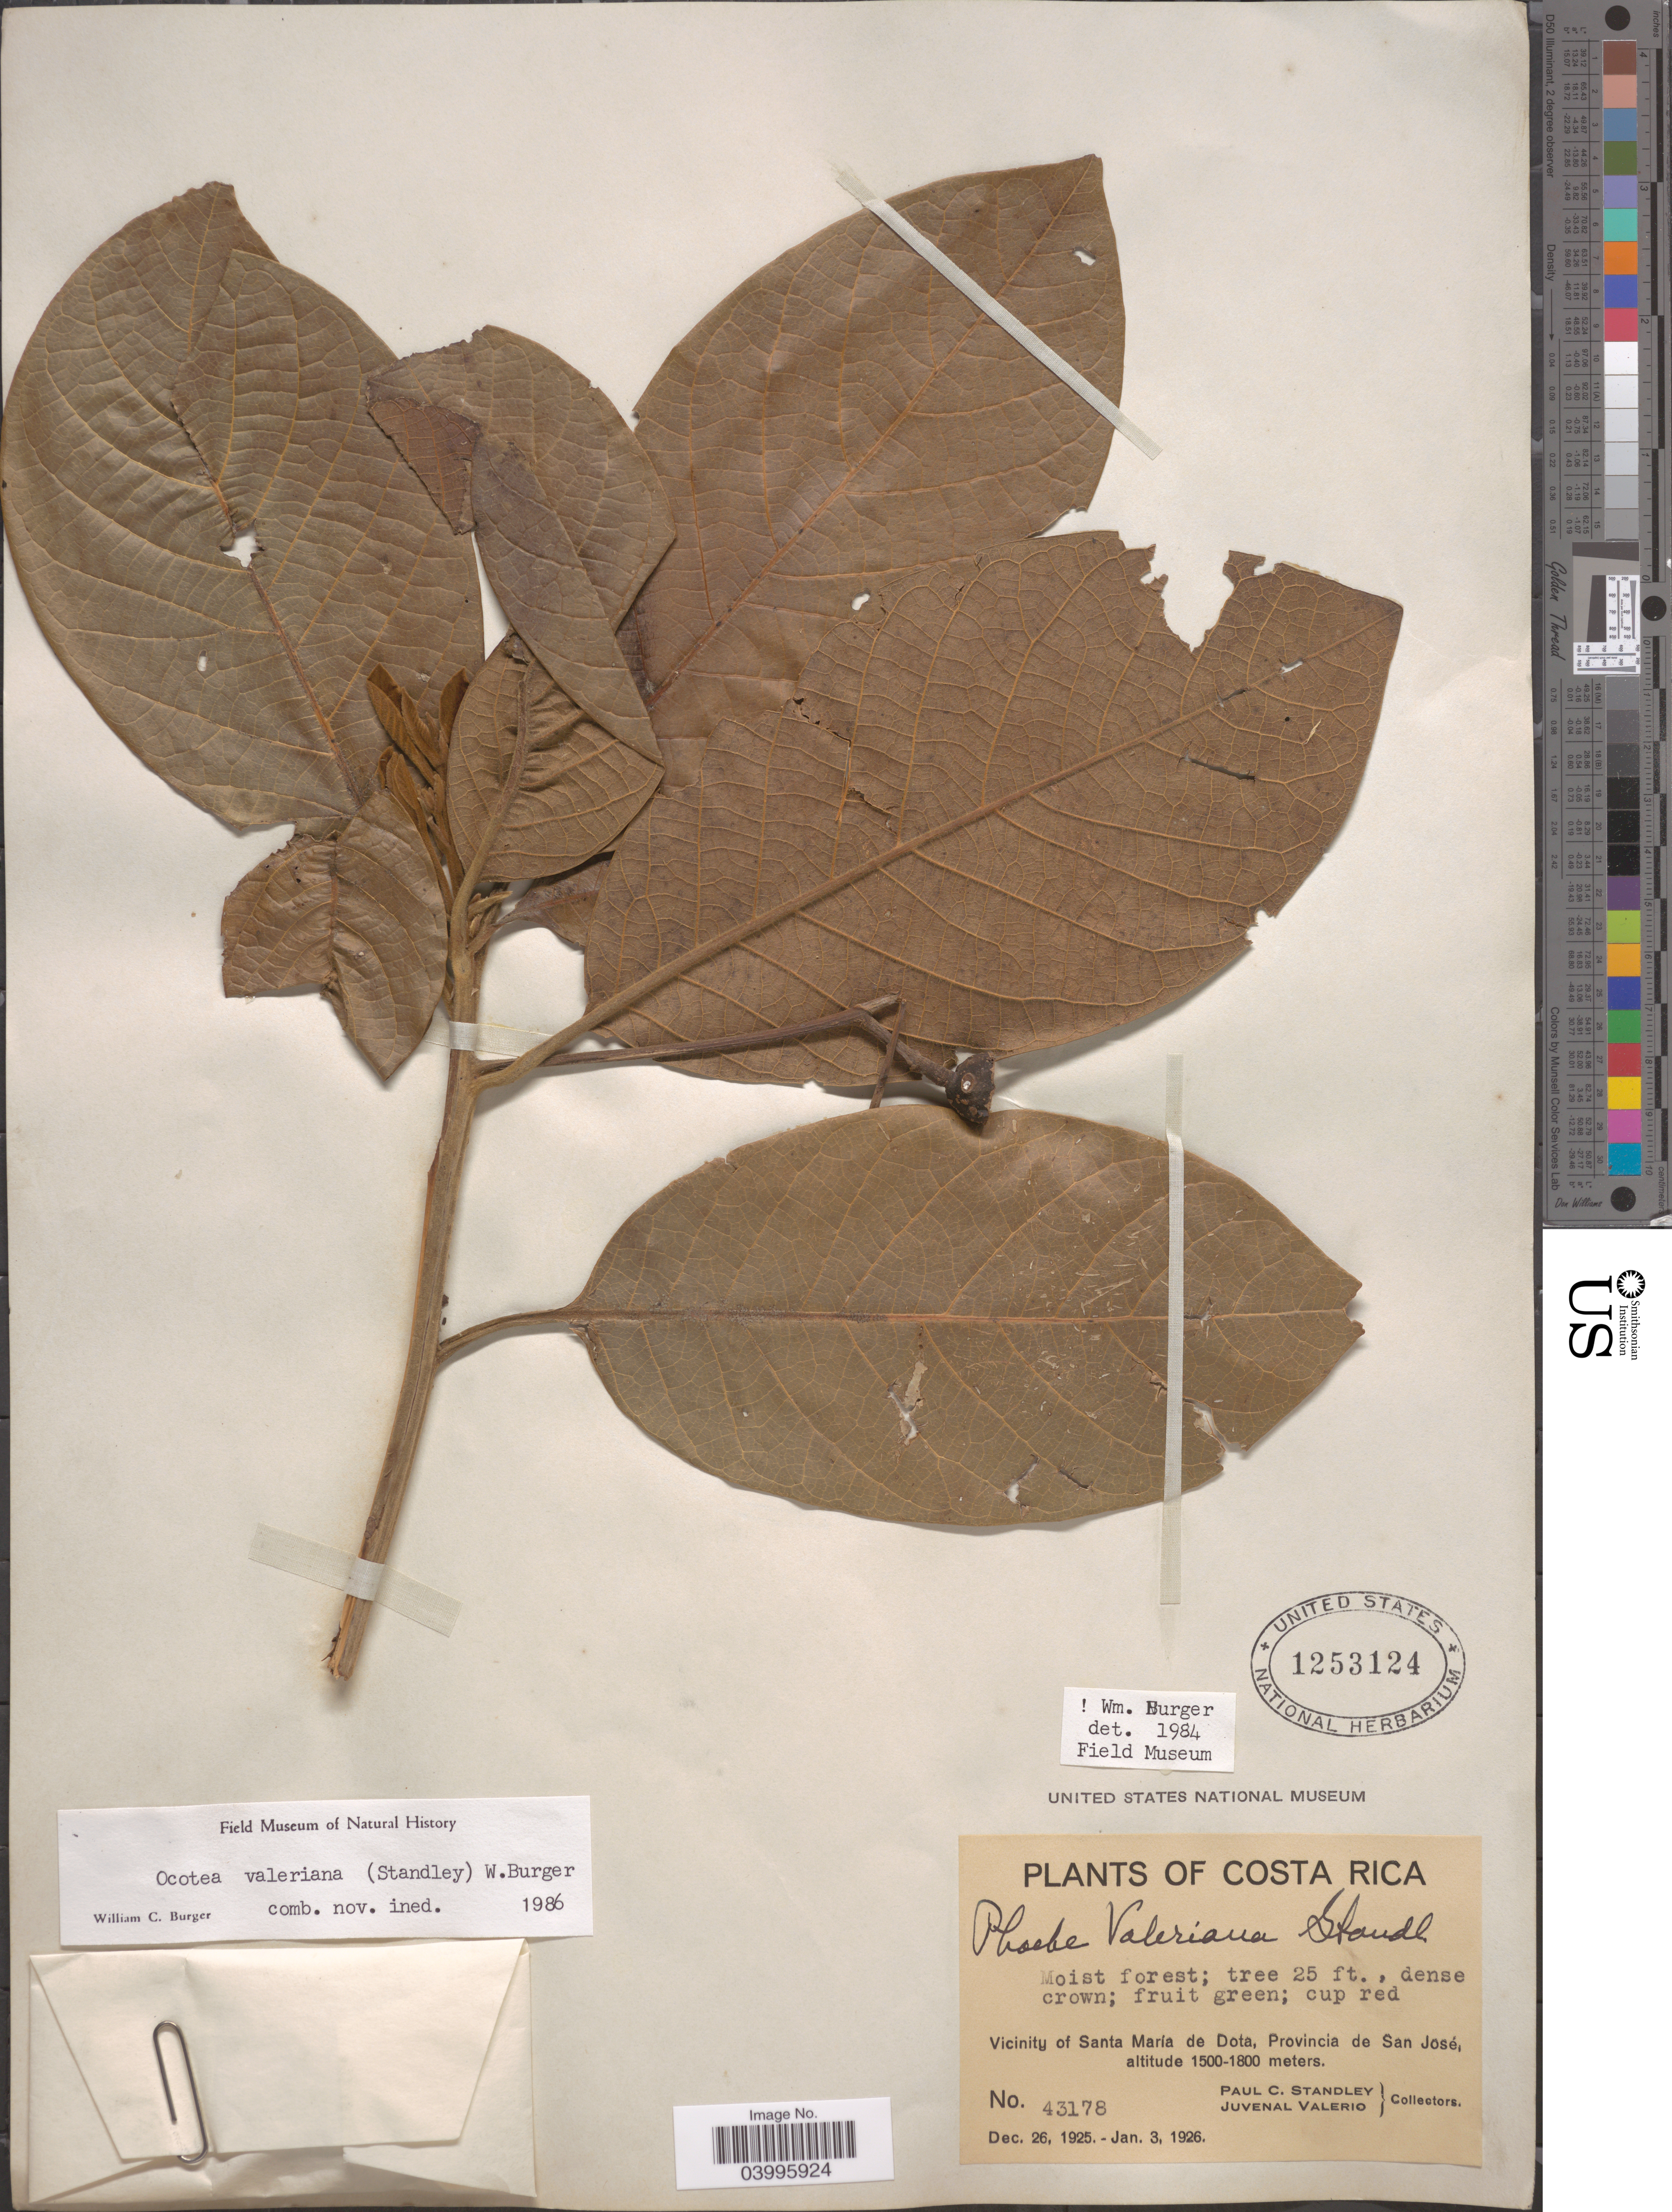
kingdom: Plantae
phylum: Tracheophyta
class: Magnoliopsida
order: Laurales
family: Lauraceae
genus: Ocotea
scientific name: Ocotea valeriana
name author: (Standl.) W.C. Burger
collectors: P. C. Standley & J. Valerio R.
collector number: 43178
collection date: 1925-12-26/1926-01-03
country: Costa Rica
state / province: San José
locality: Vicinity of Santa María de Dota.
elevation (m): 1500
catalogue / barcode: US 1253124